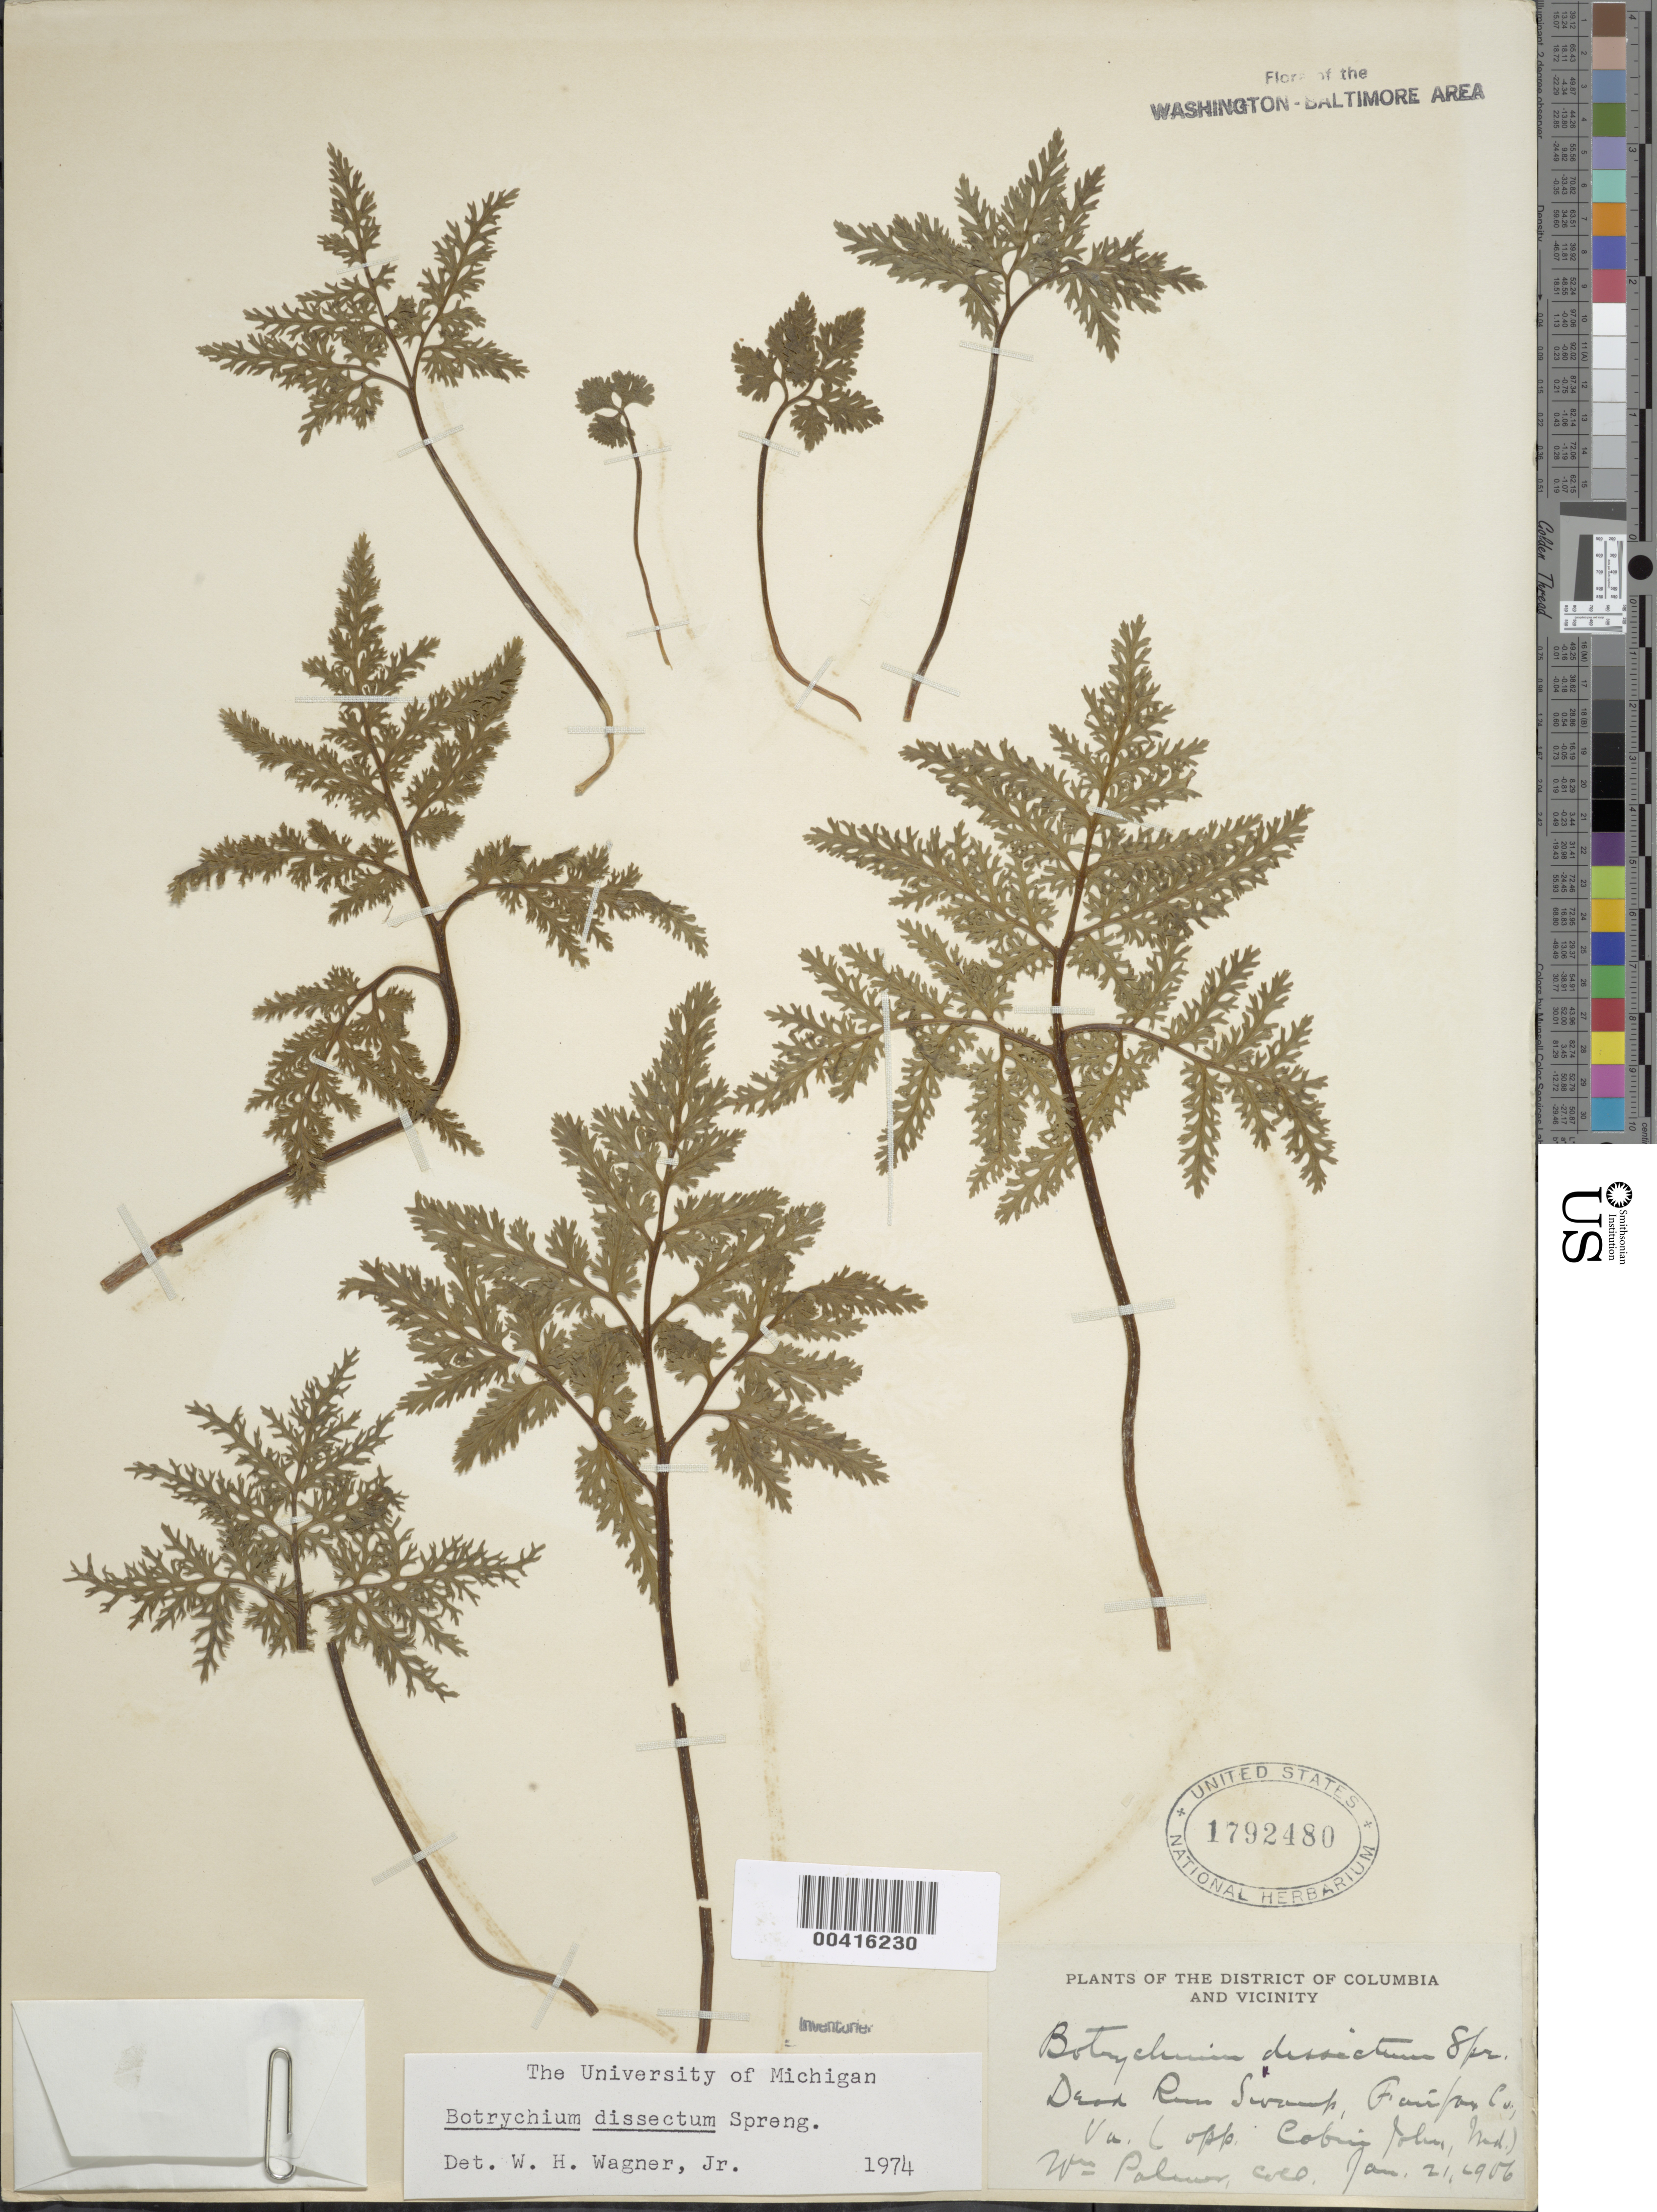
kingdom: Plantae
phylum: Tracheophyta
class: Polypodiopsida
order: Ophioglossales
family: Ophioglossaceae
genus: Botrychium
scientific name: Botrychium dissectum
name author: Spreng.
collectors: W. Palmer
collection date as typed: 21 Jan 1906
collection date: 1906-01-21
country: United States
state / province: Virginia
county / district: Fairfax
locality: Dead Run swamp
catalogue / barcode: US 1792480